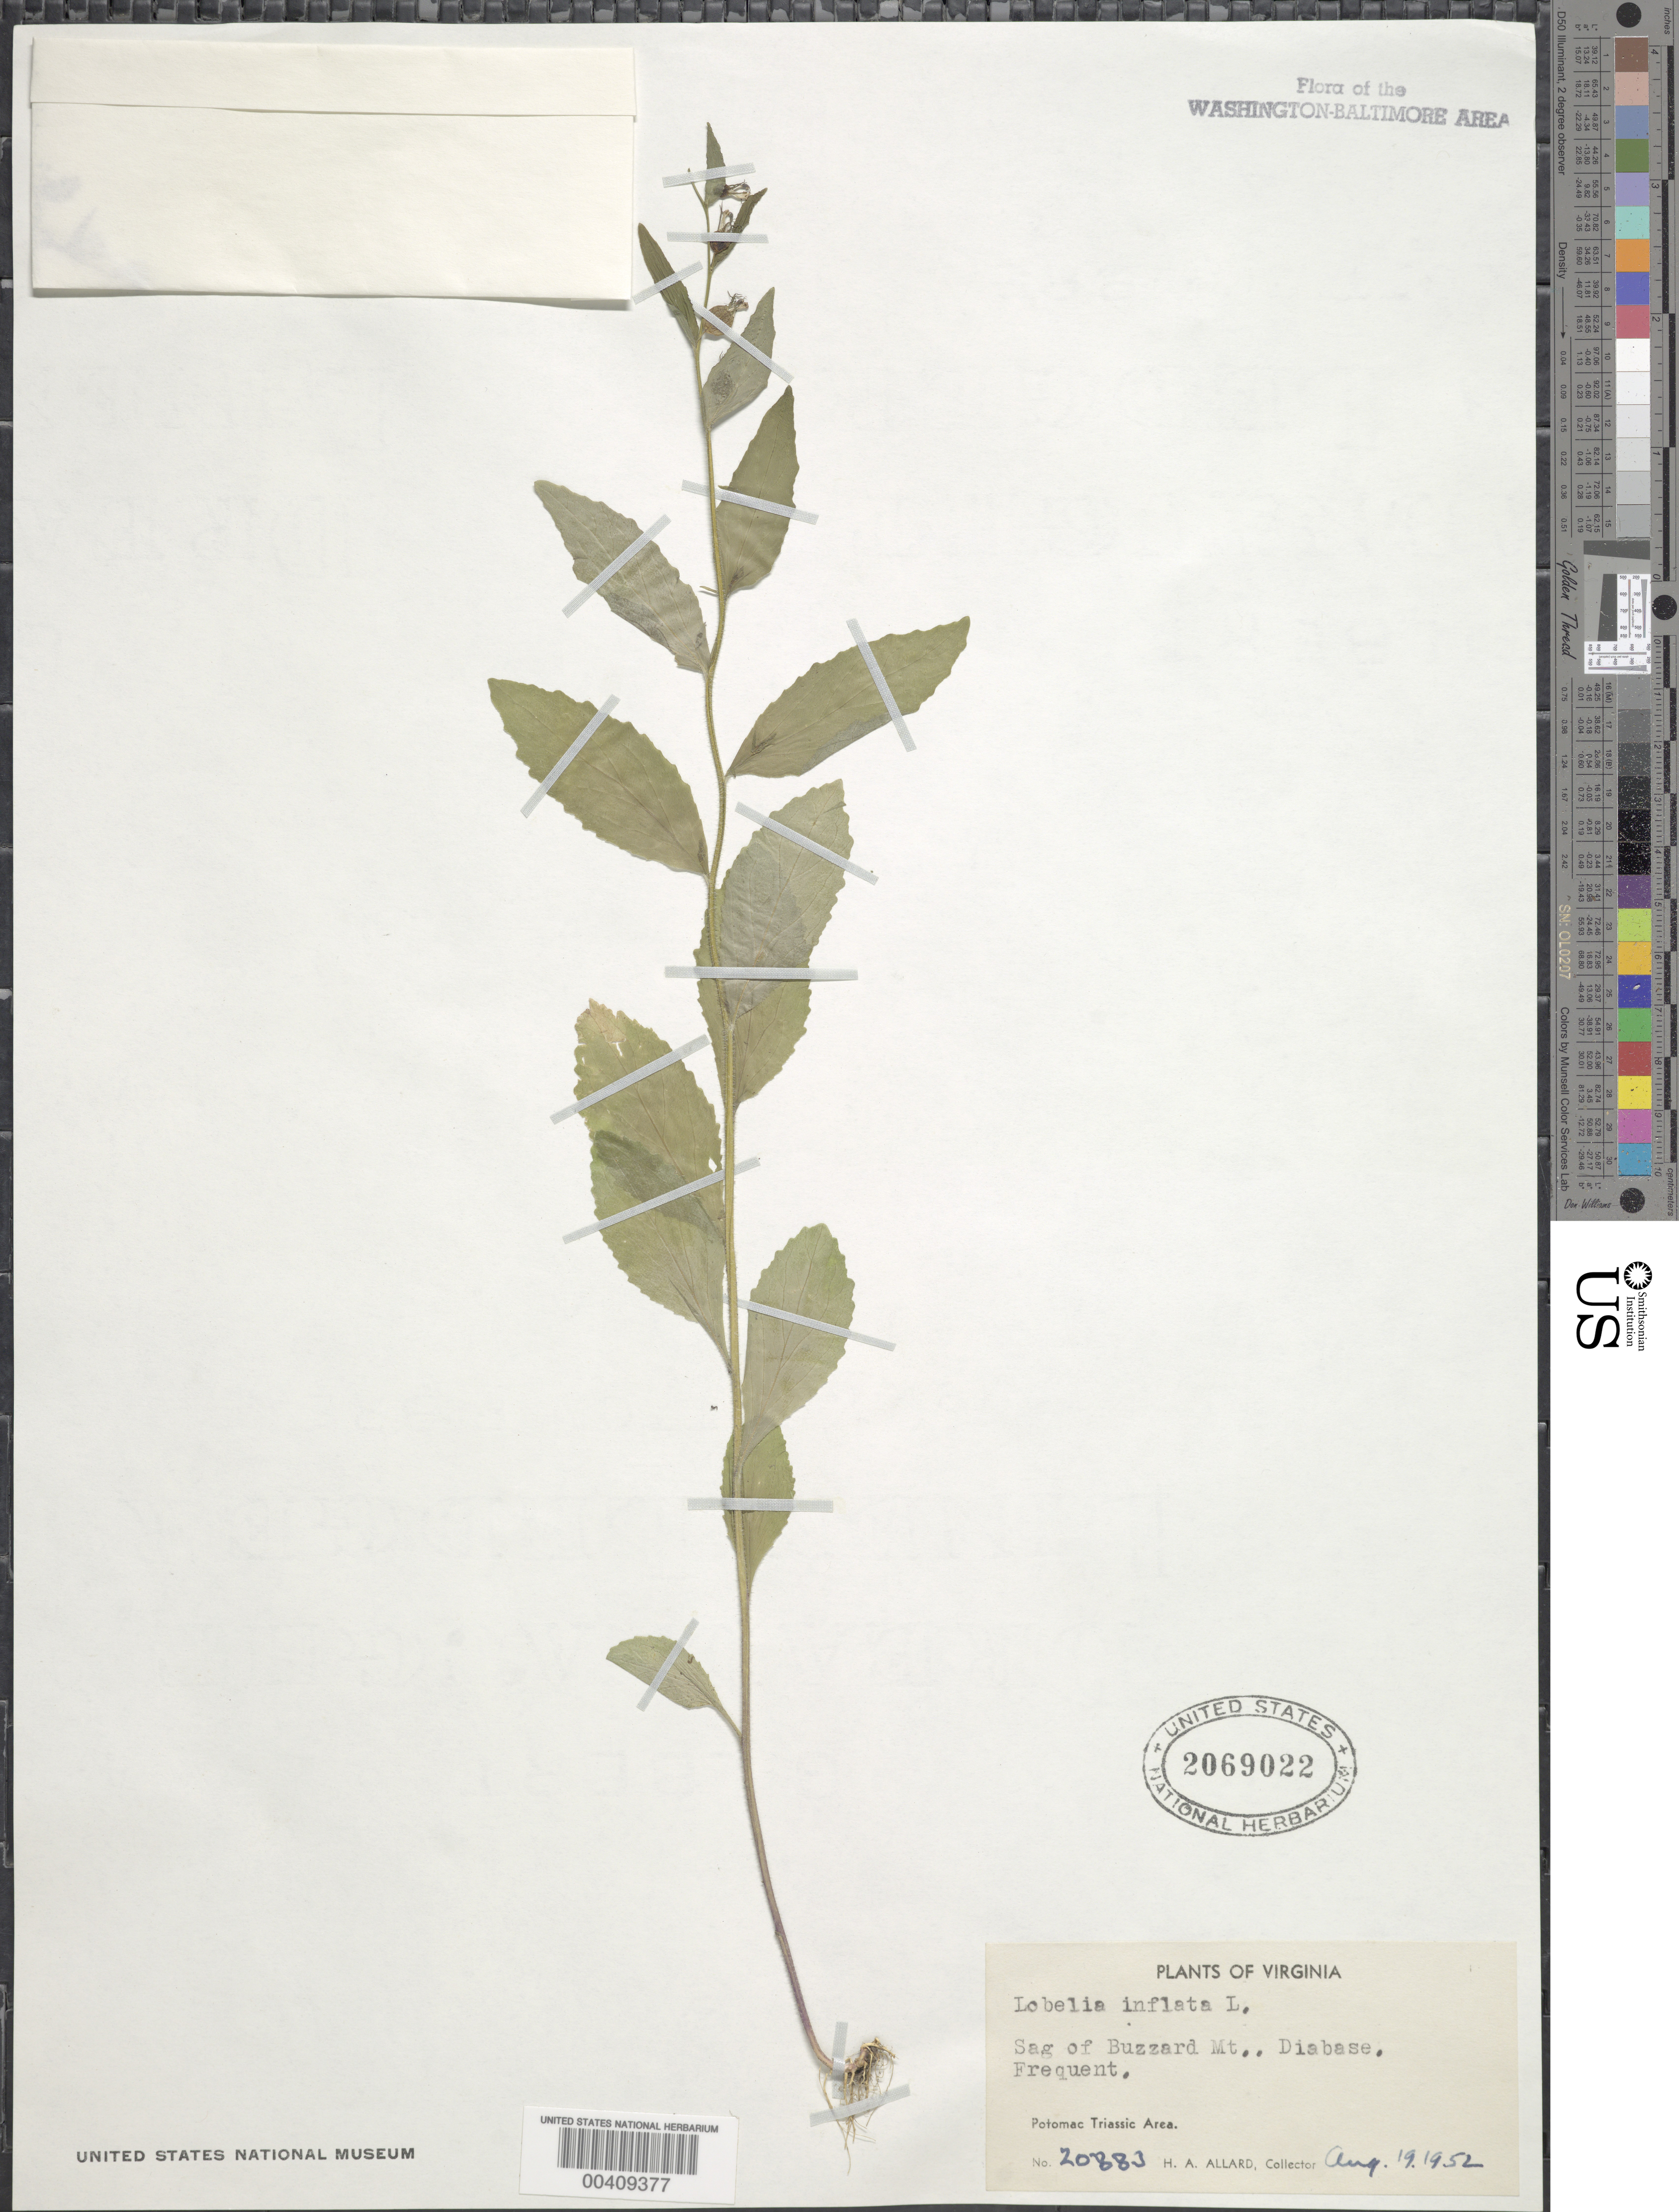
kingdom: Plantae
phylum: Tracheophyta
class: Magnoliopsida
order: Asterales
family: Campanulaceae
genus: Lobelia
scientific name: Lobelia inflata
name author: L.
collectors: H. A. Allard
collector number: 20883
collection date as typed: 19 Aug 1952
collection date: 1952-08-19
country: United States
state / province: Virginia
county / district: Culpeper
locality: Buzzard Mt.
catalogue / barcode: US 2069022